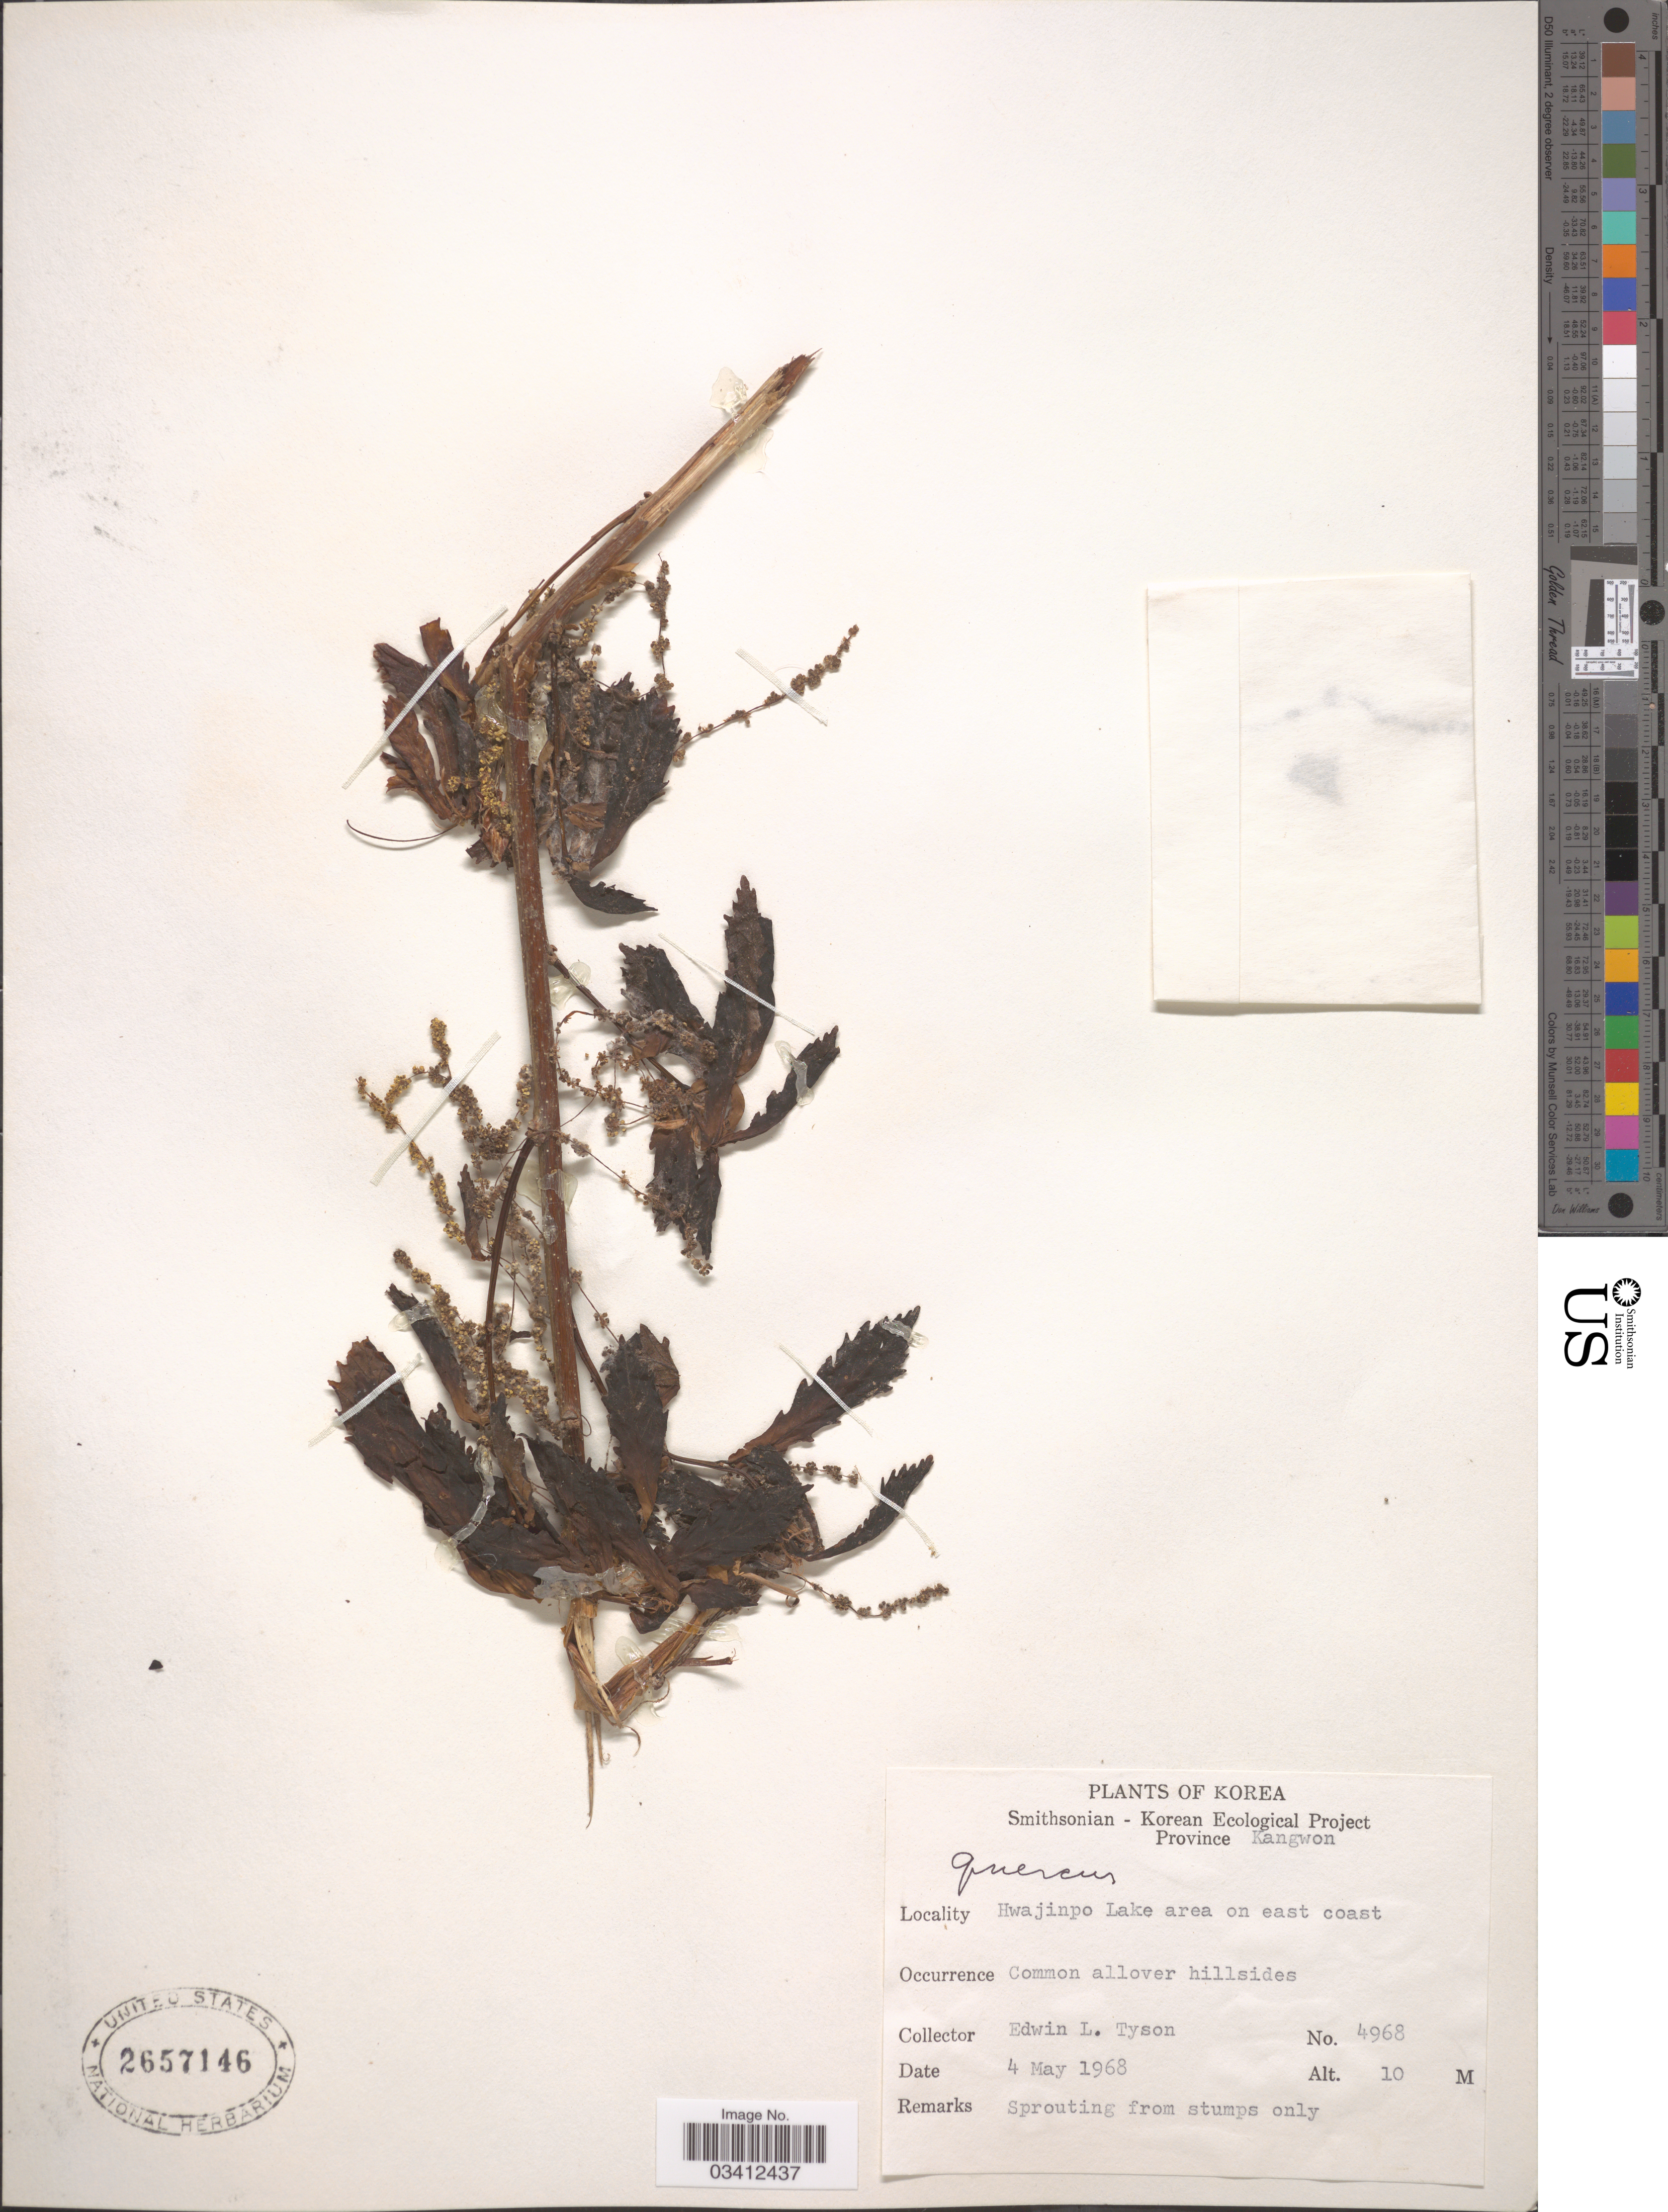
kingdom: Plantae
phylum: Tracheophyta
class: Magnoliopsida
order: Fagales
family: Fagaceae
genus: Quercus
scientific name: Quercus sp.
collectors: E. L. Tyson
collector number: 4968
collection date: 1968-05-04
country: North Korea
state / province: Kangwon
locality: Province Kangwon. Hwajinpo Lake area on east coast.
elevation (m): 10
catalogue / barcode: US 2657146